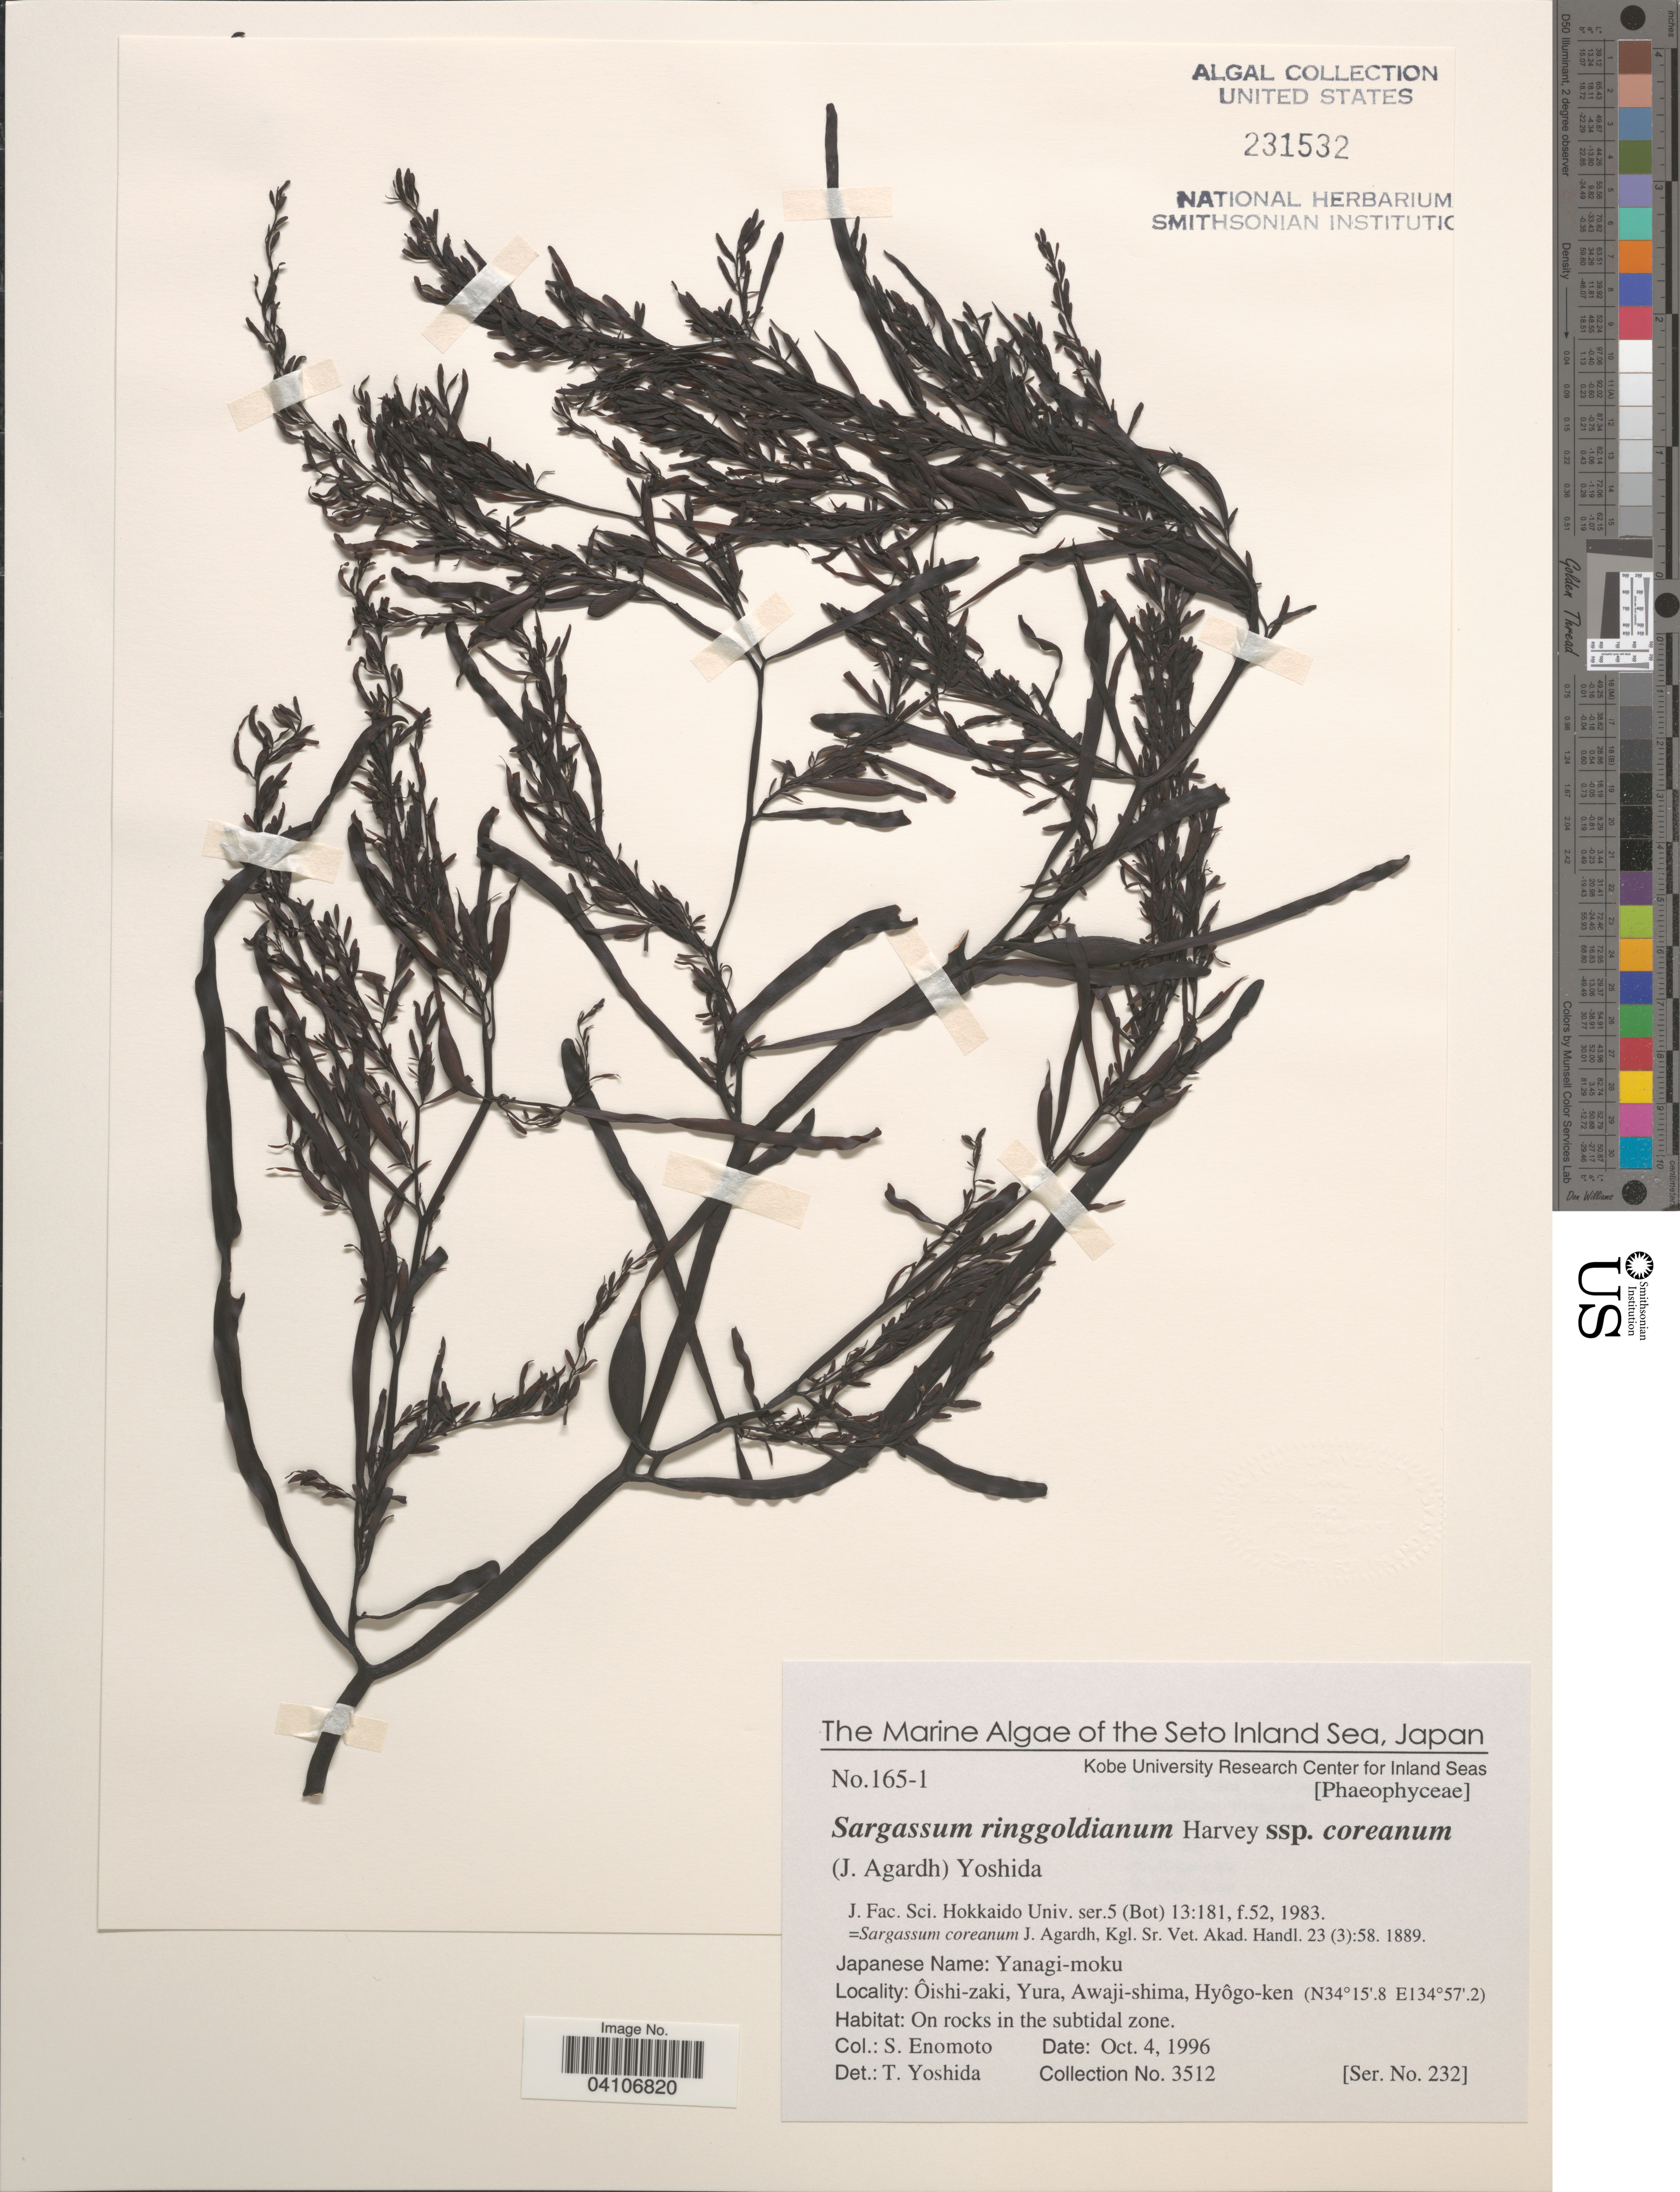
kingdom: Chromista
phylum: Ochrophyta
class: Phaeophyceae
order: Fucales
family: Sargassaceae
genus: Sargassum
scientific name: Sargassum ringgoldianum subsp. coreanum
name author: (J. Agardh) Yoshida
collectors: S. Enomoto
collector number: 3512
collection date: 1996-10-04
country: Japan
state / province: Hyogo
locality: The Seto Inland Sea. Ôishi-zaki, Yura, Awaji-shima, Hyôgo-ken. On rocks in the subtidal zone.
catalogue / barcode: US 231532